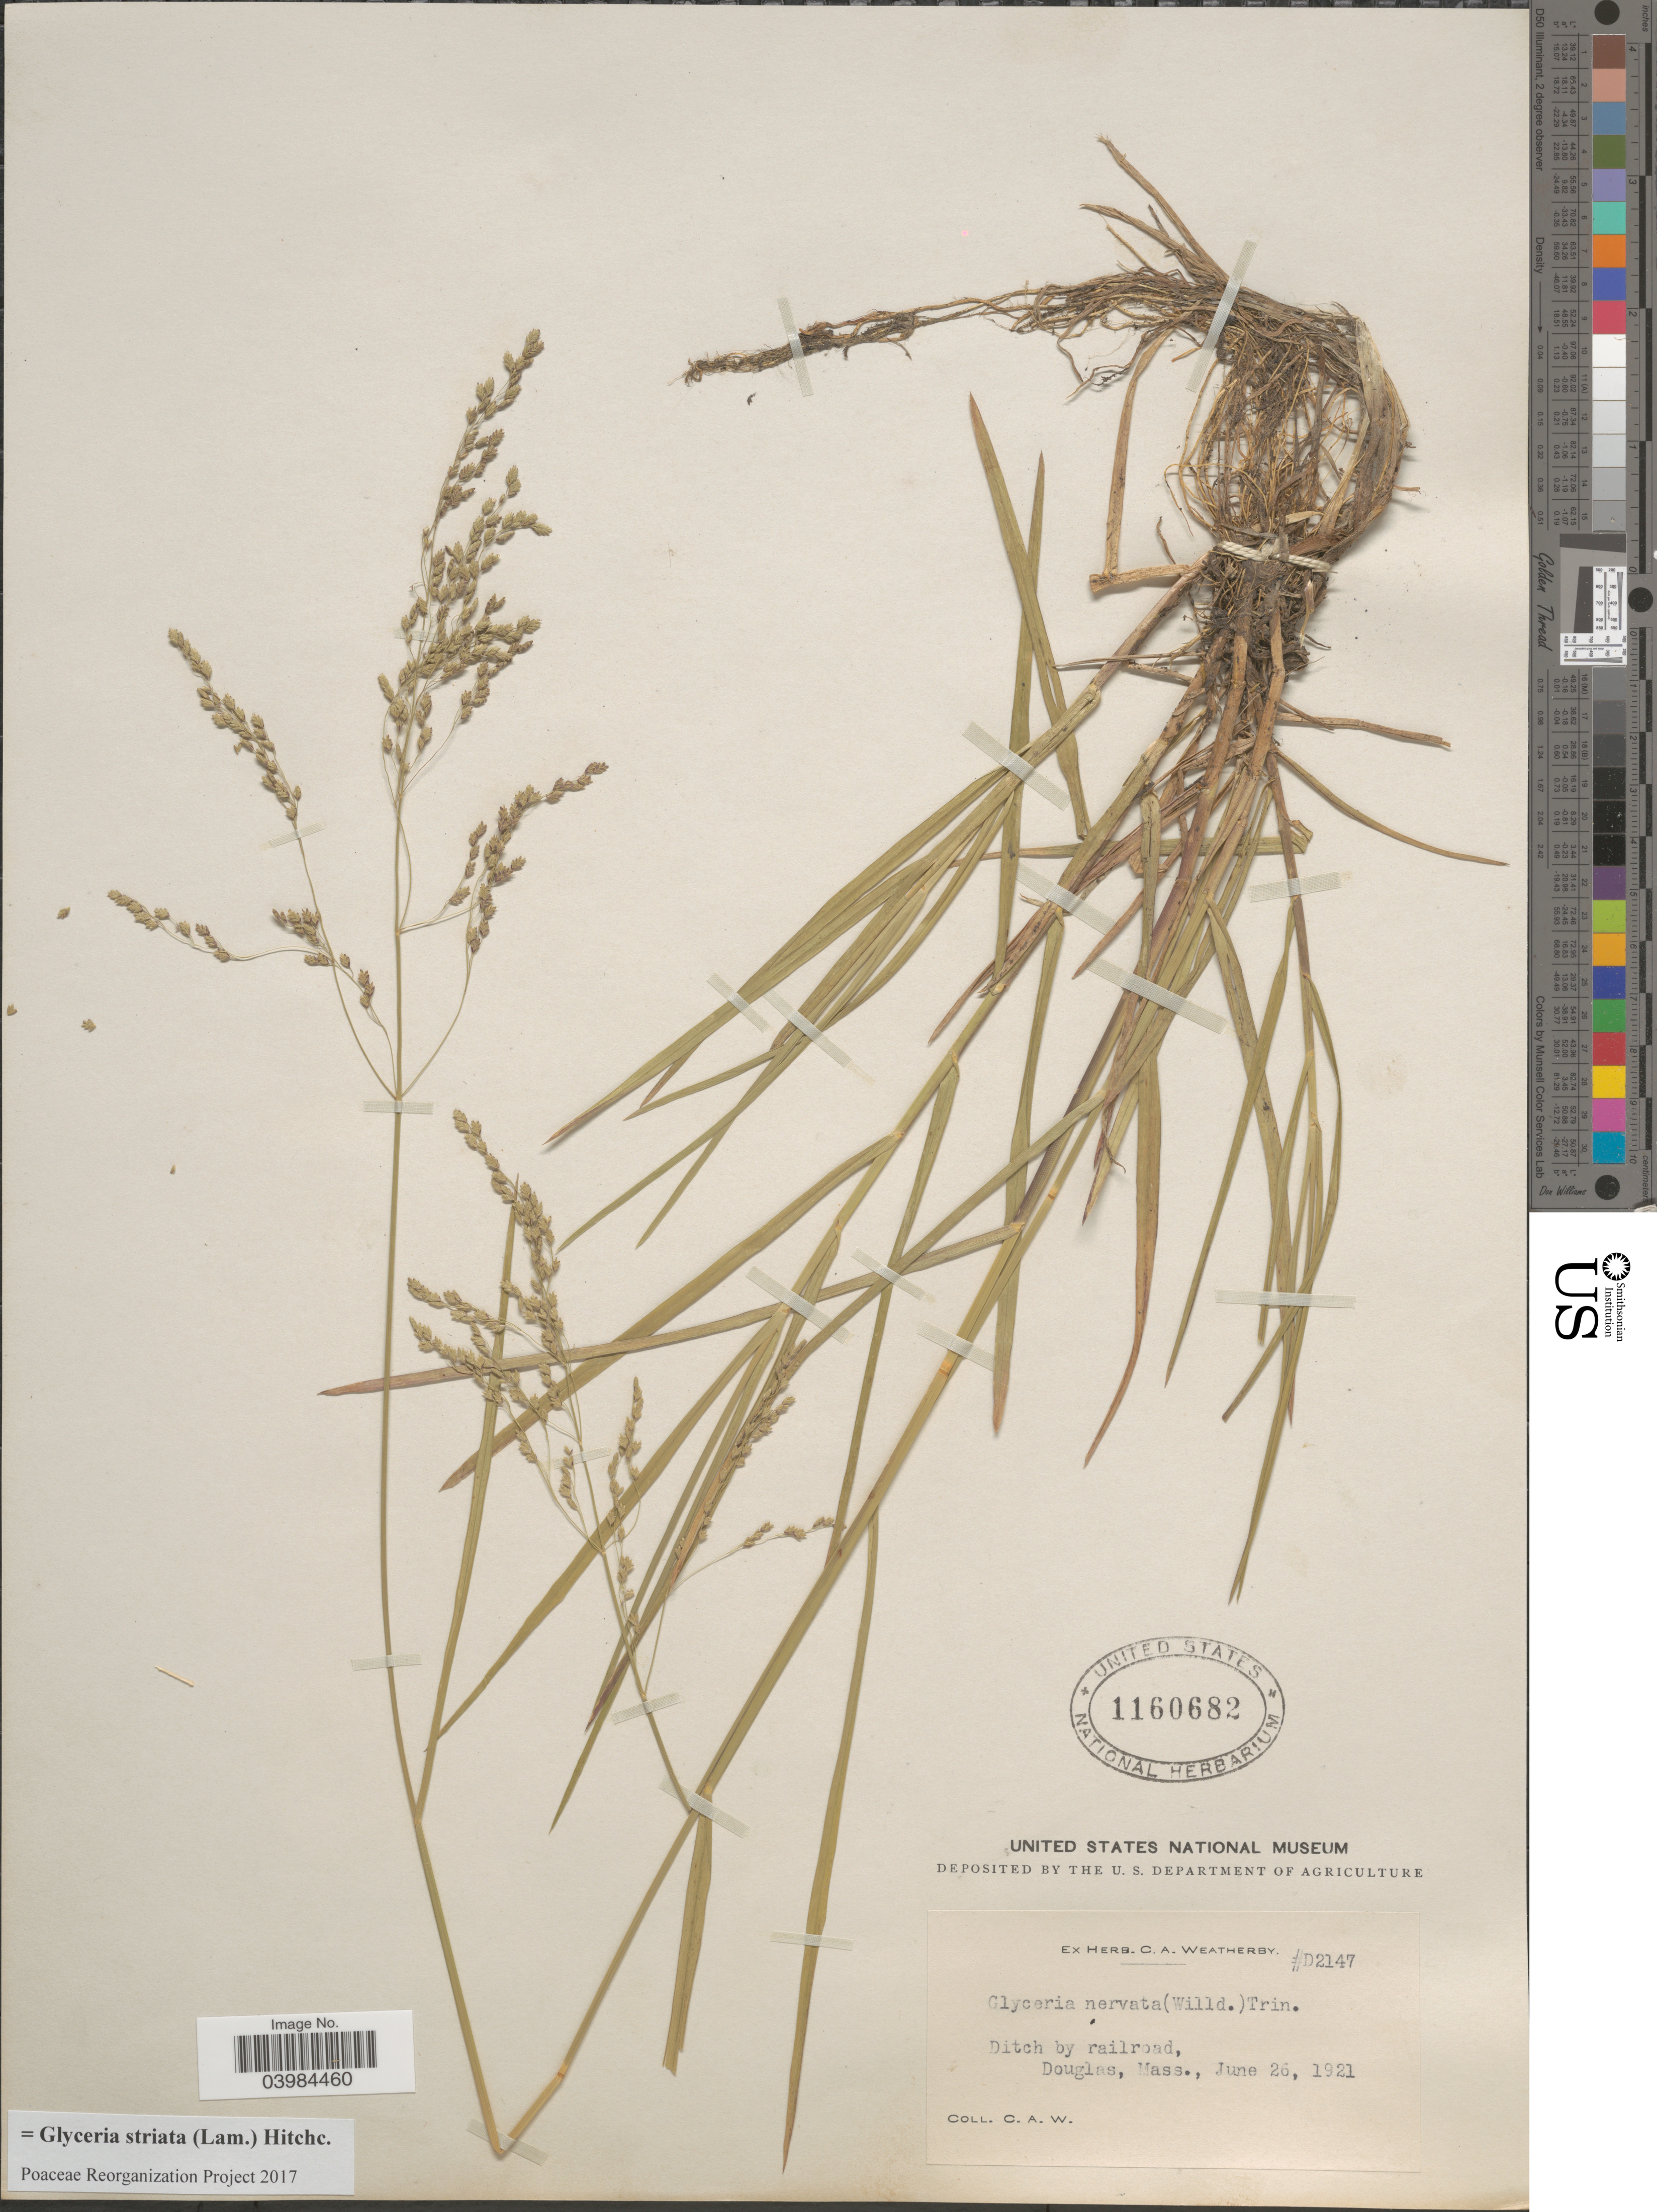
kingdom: Plantae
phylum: Tracheophyta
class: Liliopsida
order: Poales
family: Poaceae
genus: Glyceria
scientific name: Glyceria striata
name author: (Lam.) Hitchc.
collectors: C. A. Weatherby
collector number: D2147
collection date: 1921-06-26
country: United States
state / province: Massachusetts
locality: Ditch by railroad, Douglas.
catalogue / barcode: US 1160682